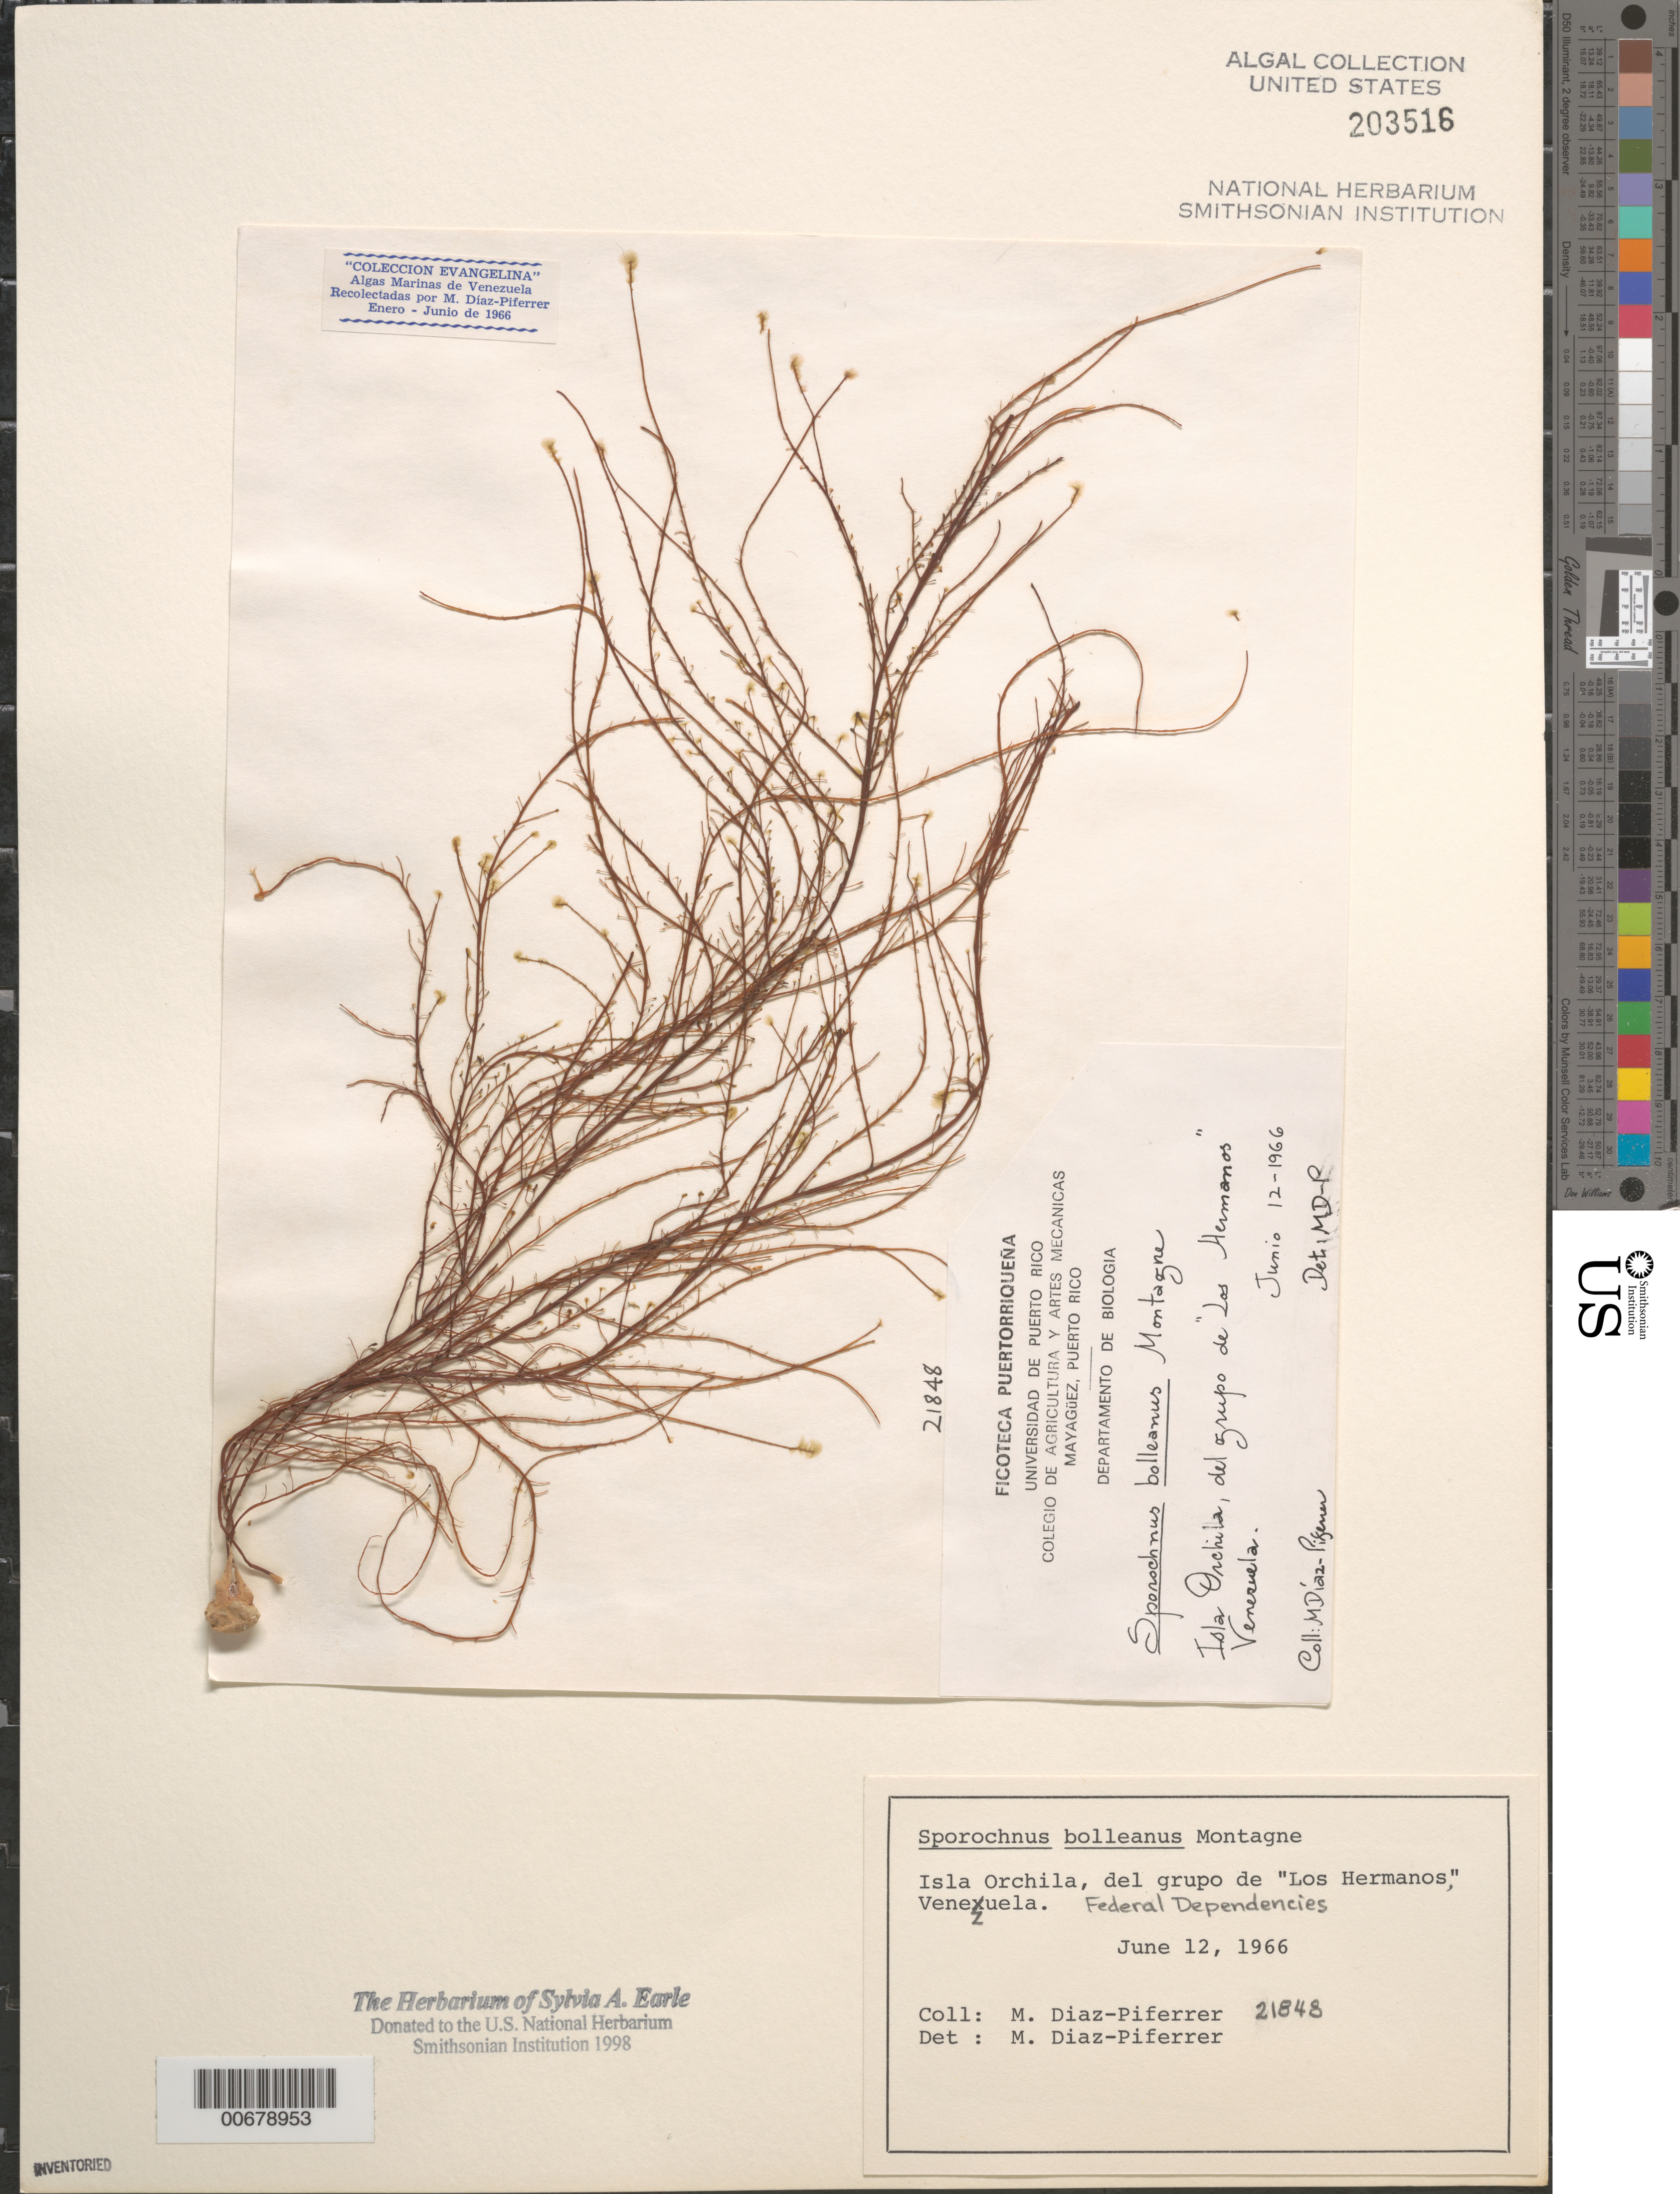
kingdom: Chromista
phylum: Ochrophyta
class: Phaeophyceae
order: Sporochnales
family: Sporochnaceae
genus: Sporochnus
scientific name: Sporochnus bolleanus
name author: Mont.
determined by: Diaz-Piferrer, M.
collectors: M. Diaz-Piferrer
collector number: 21848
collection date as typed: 12 Jun 1966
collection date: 1966-06-12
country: Venezuela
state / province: Dependencias Federales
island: Isla La Orquilla [Isla Orchilla]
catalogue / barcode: US 203516